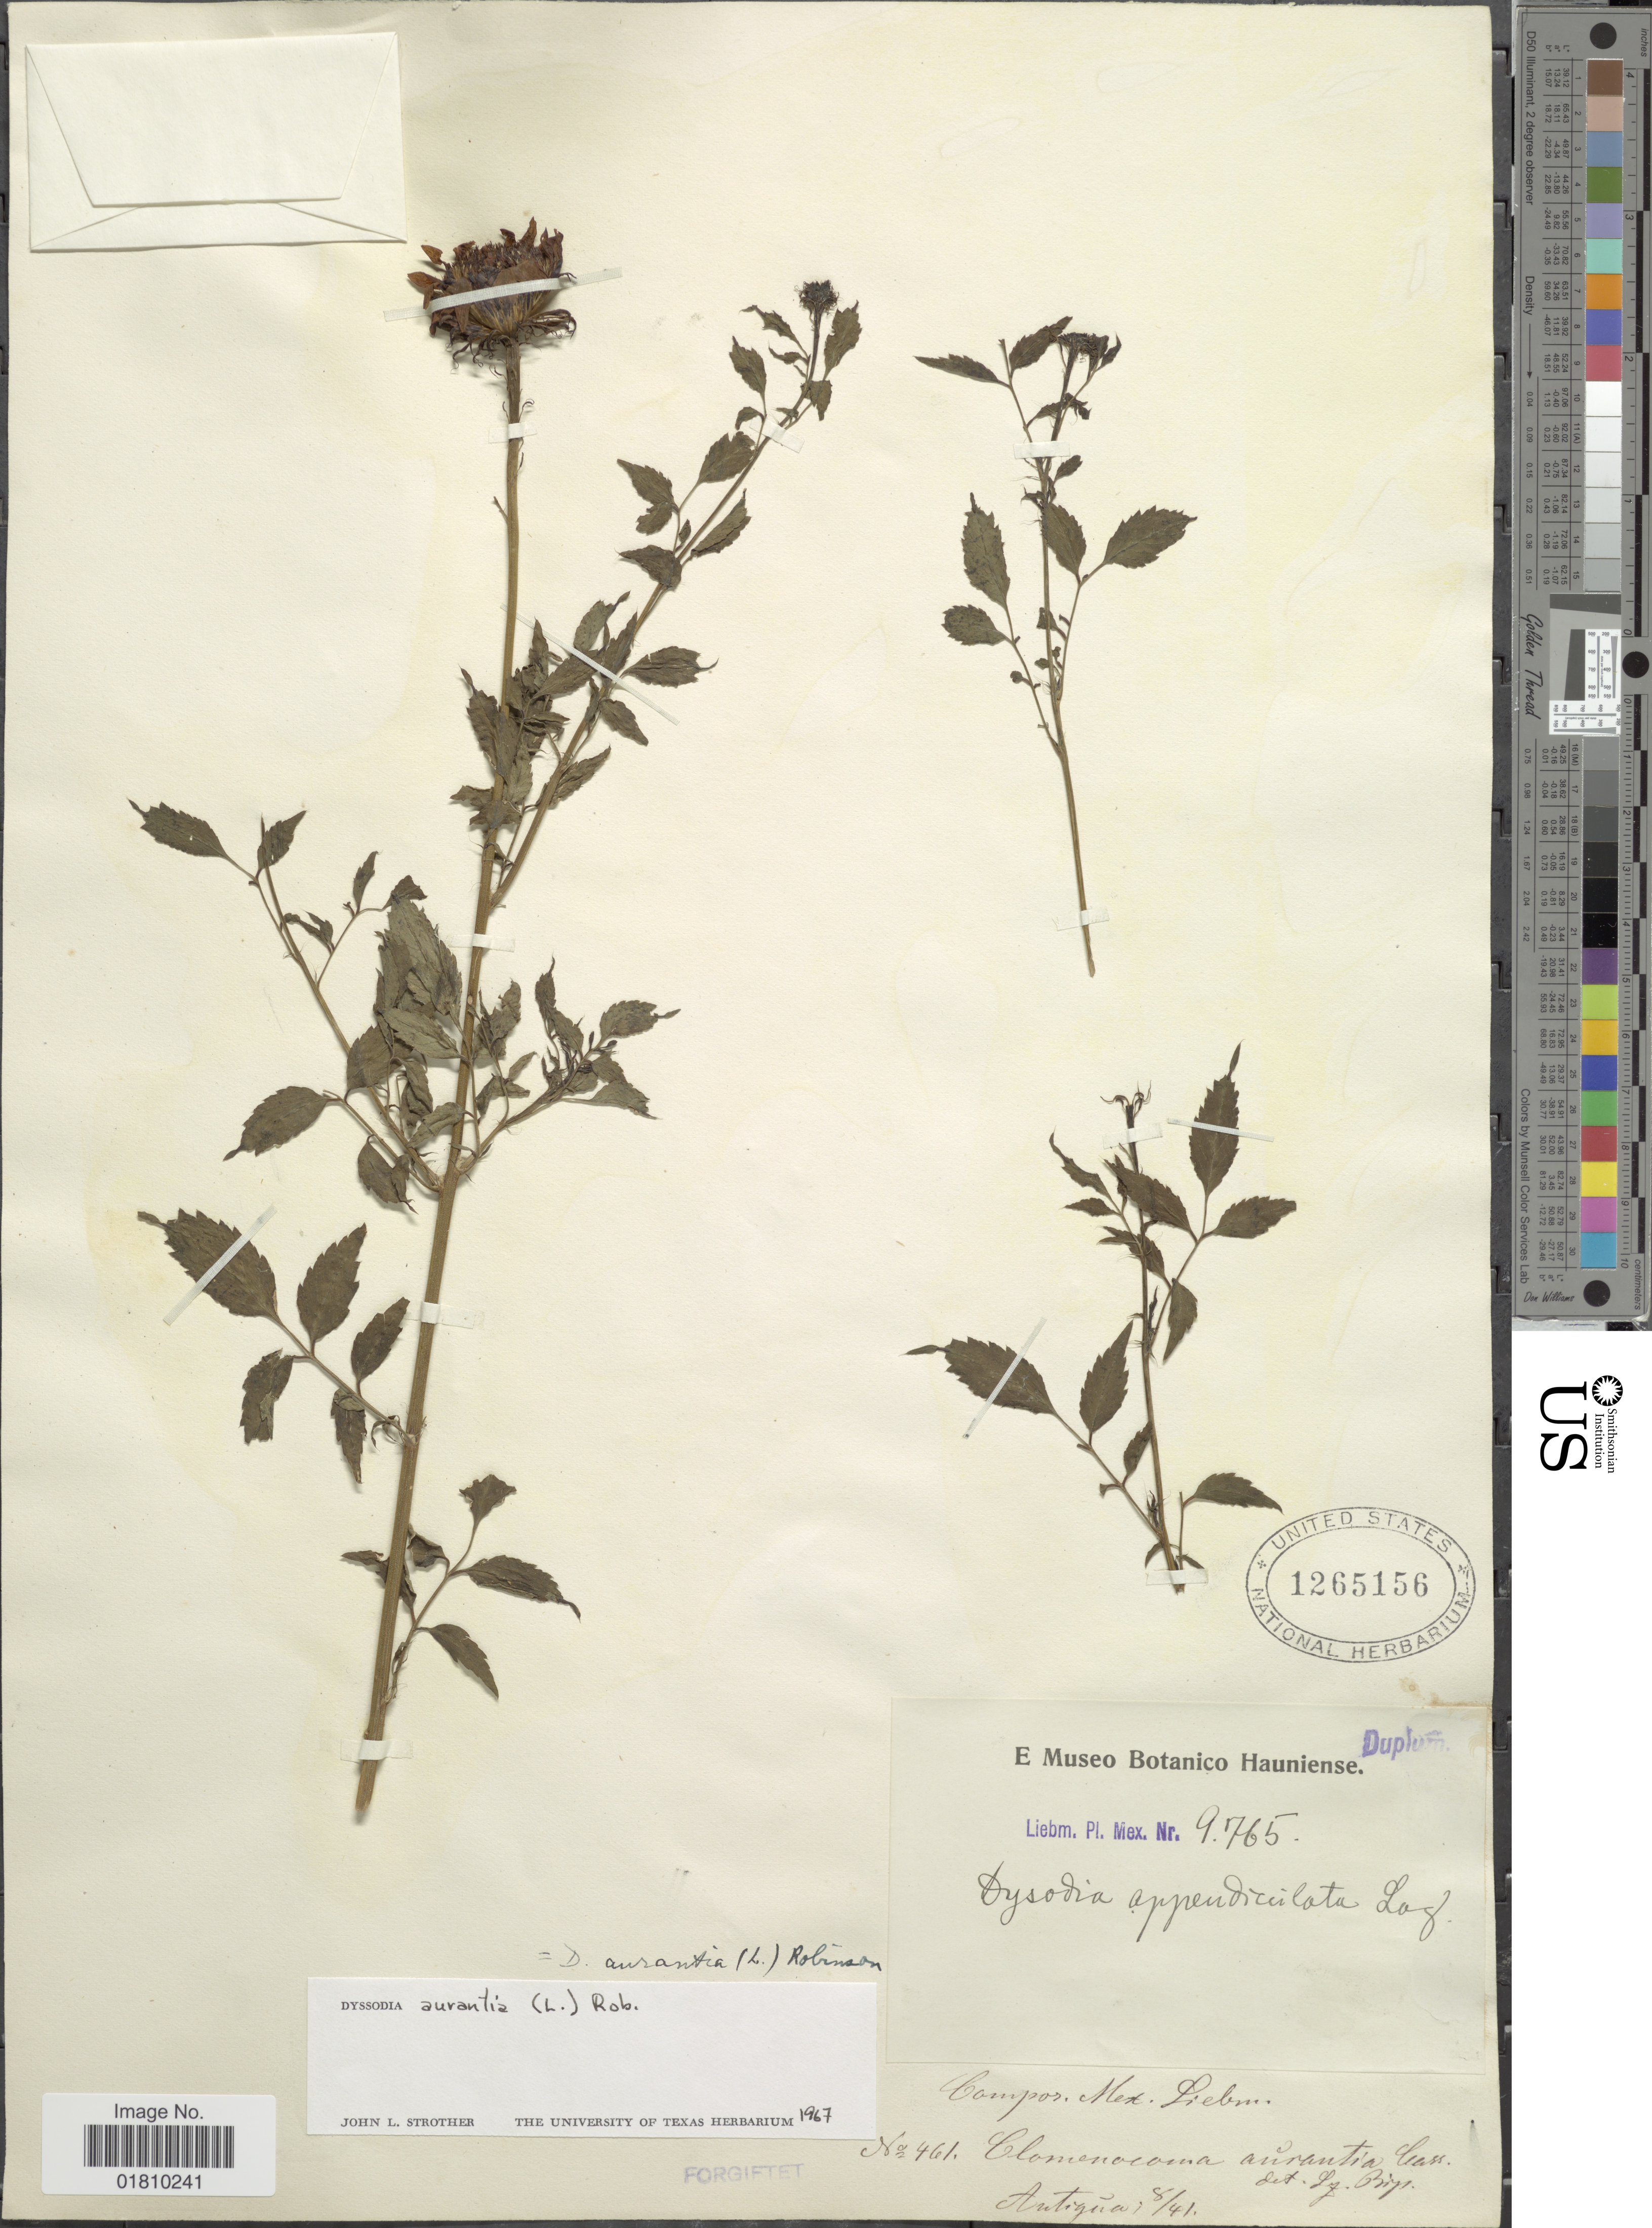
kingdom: Plantae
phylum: Tracheophyta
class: Magnoliopsida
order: Asterales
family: Asteraceae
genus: Adenophyllum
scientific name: Adenophyllum aurantium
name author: (L.) Strother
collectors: Leibm.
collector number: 9765/461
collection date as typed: Transcribed d/m/y: /8/41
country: Antigua and Barbuda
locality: Antigua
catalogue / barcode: US 1265156